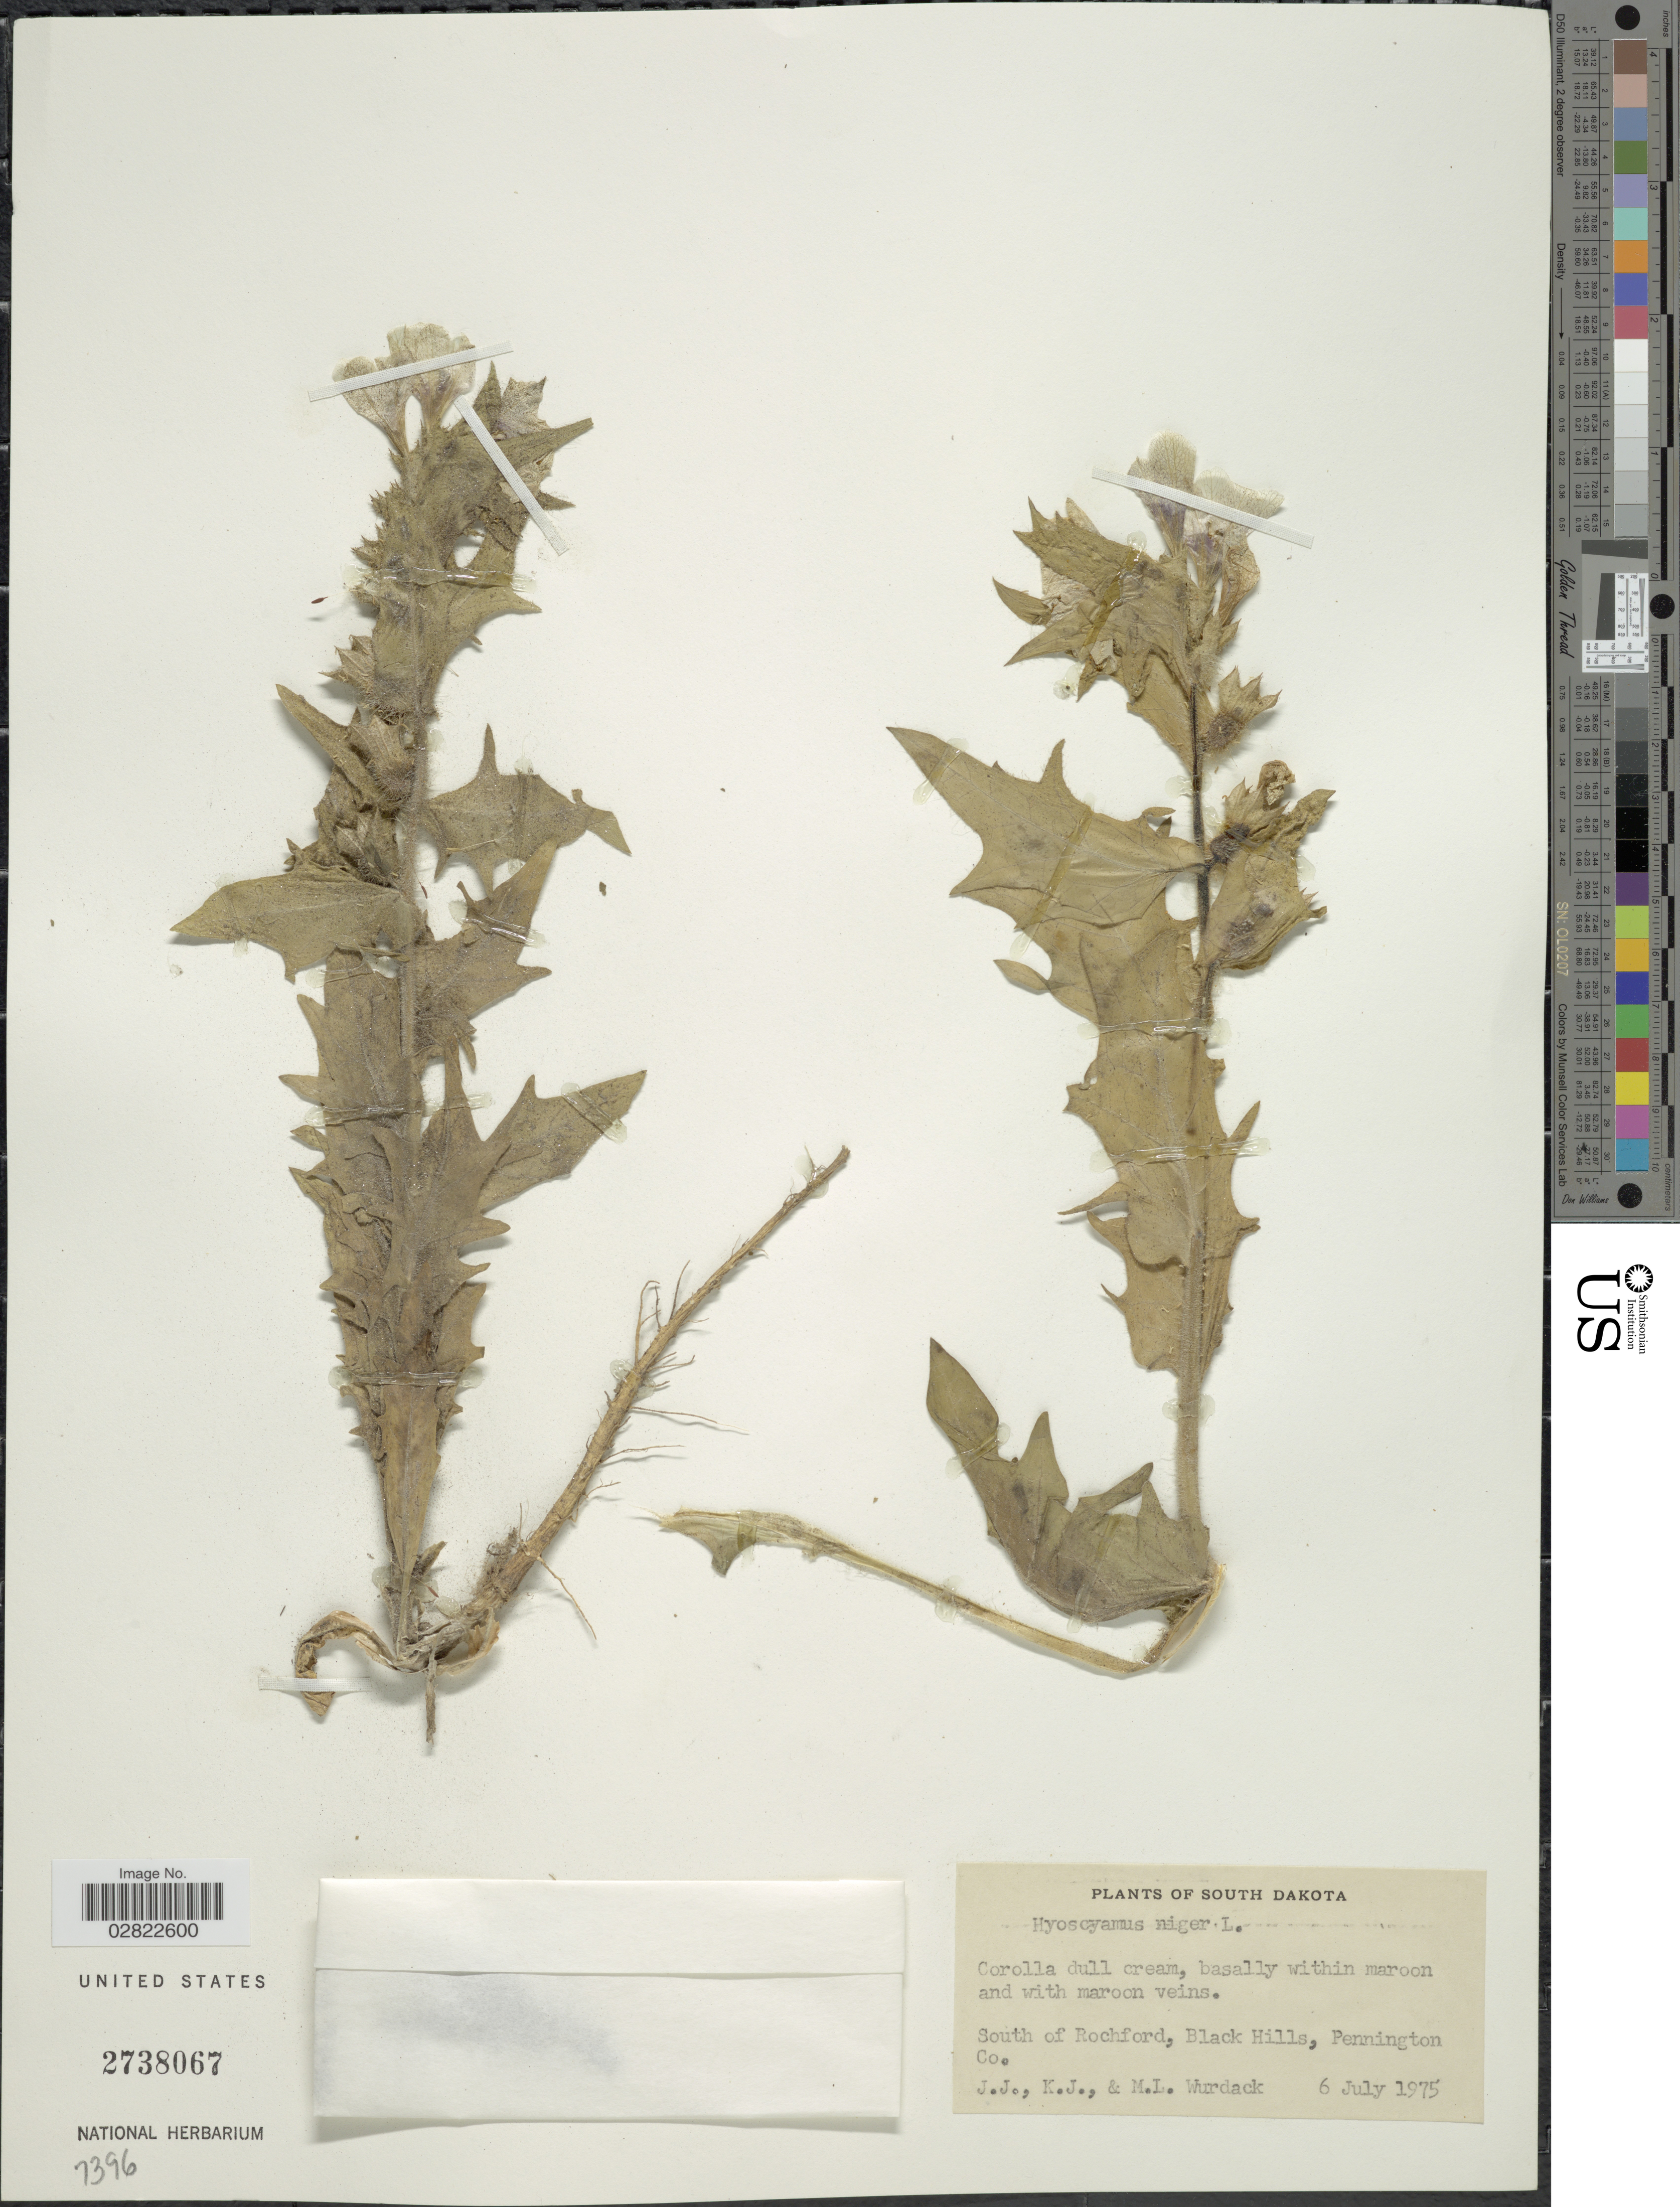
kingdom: Plantae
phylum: Tracheophyta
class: Magnoliopsida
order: Solanales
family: Solanaceae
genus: Hyoscyamus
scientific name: Hyoscyamus niger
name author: L.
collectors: J. J. Wurdack, K. Wurdack & M. L. Wurdack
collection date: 1975-07-06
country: United States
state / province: South Dakota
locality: South of Rochford, Black Hills, Pennington Co.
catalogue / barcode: US 2738067